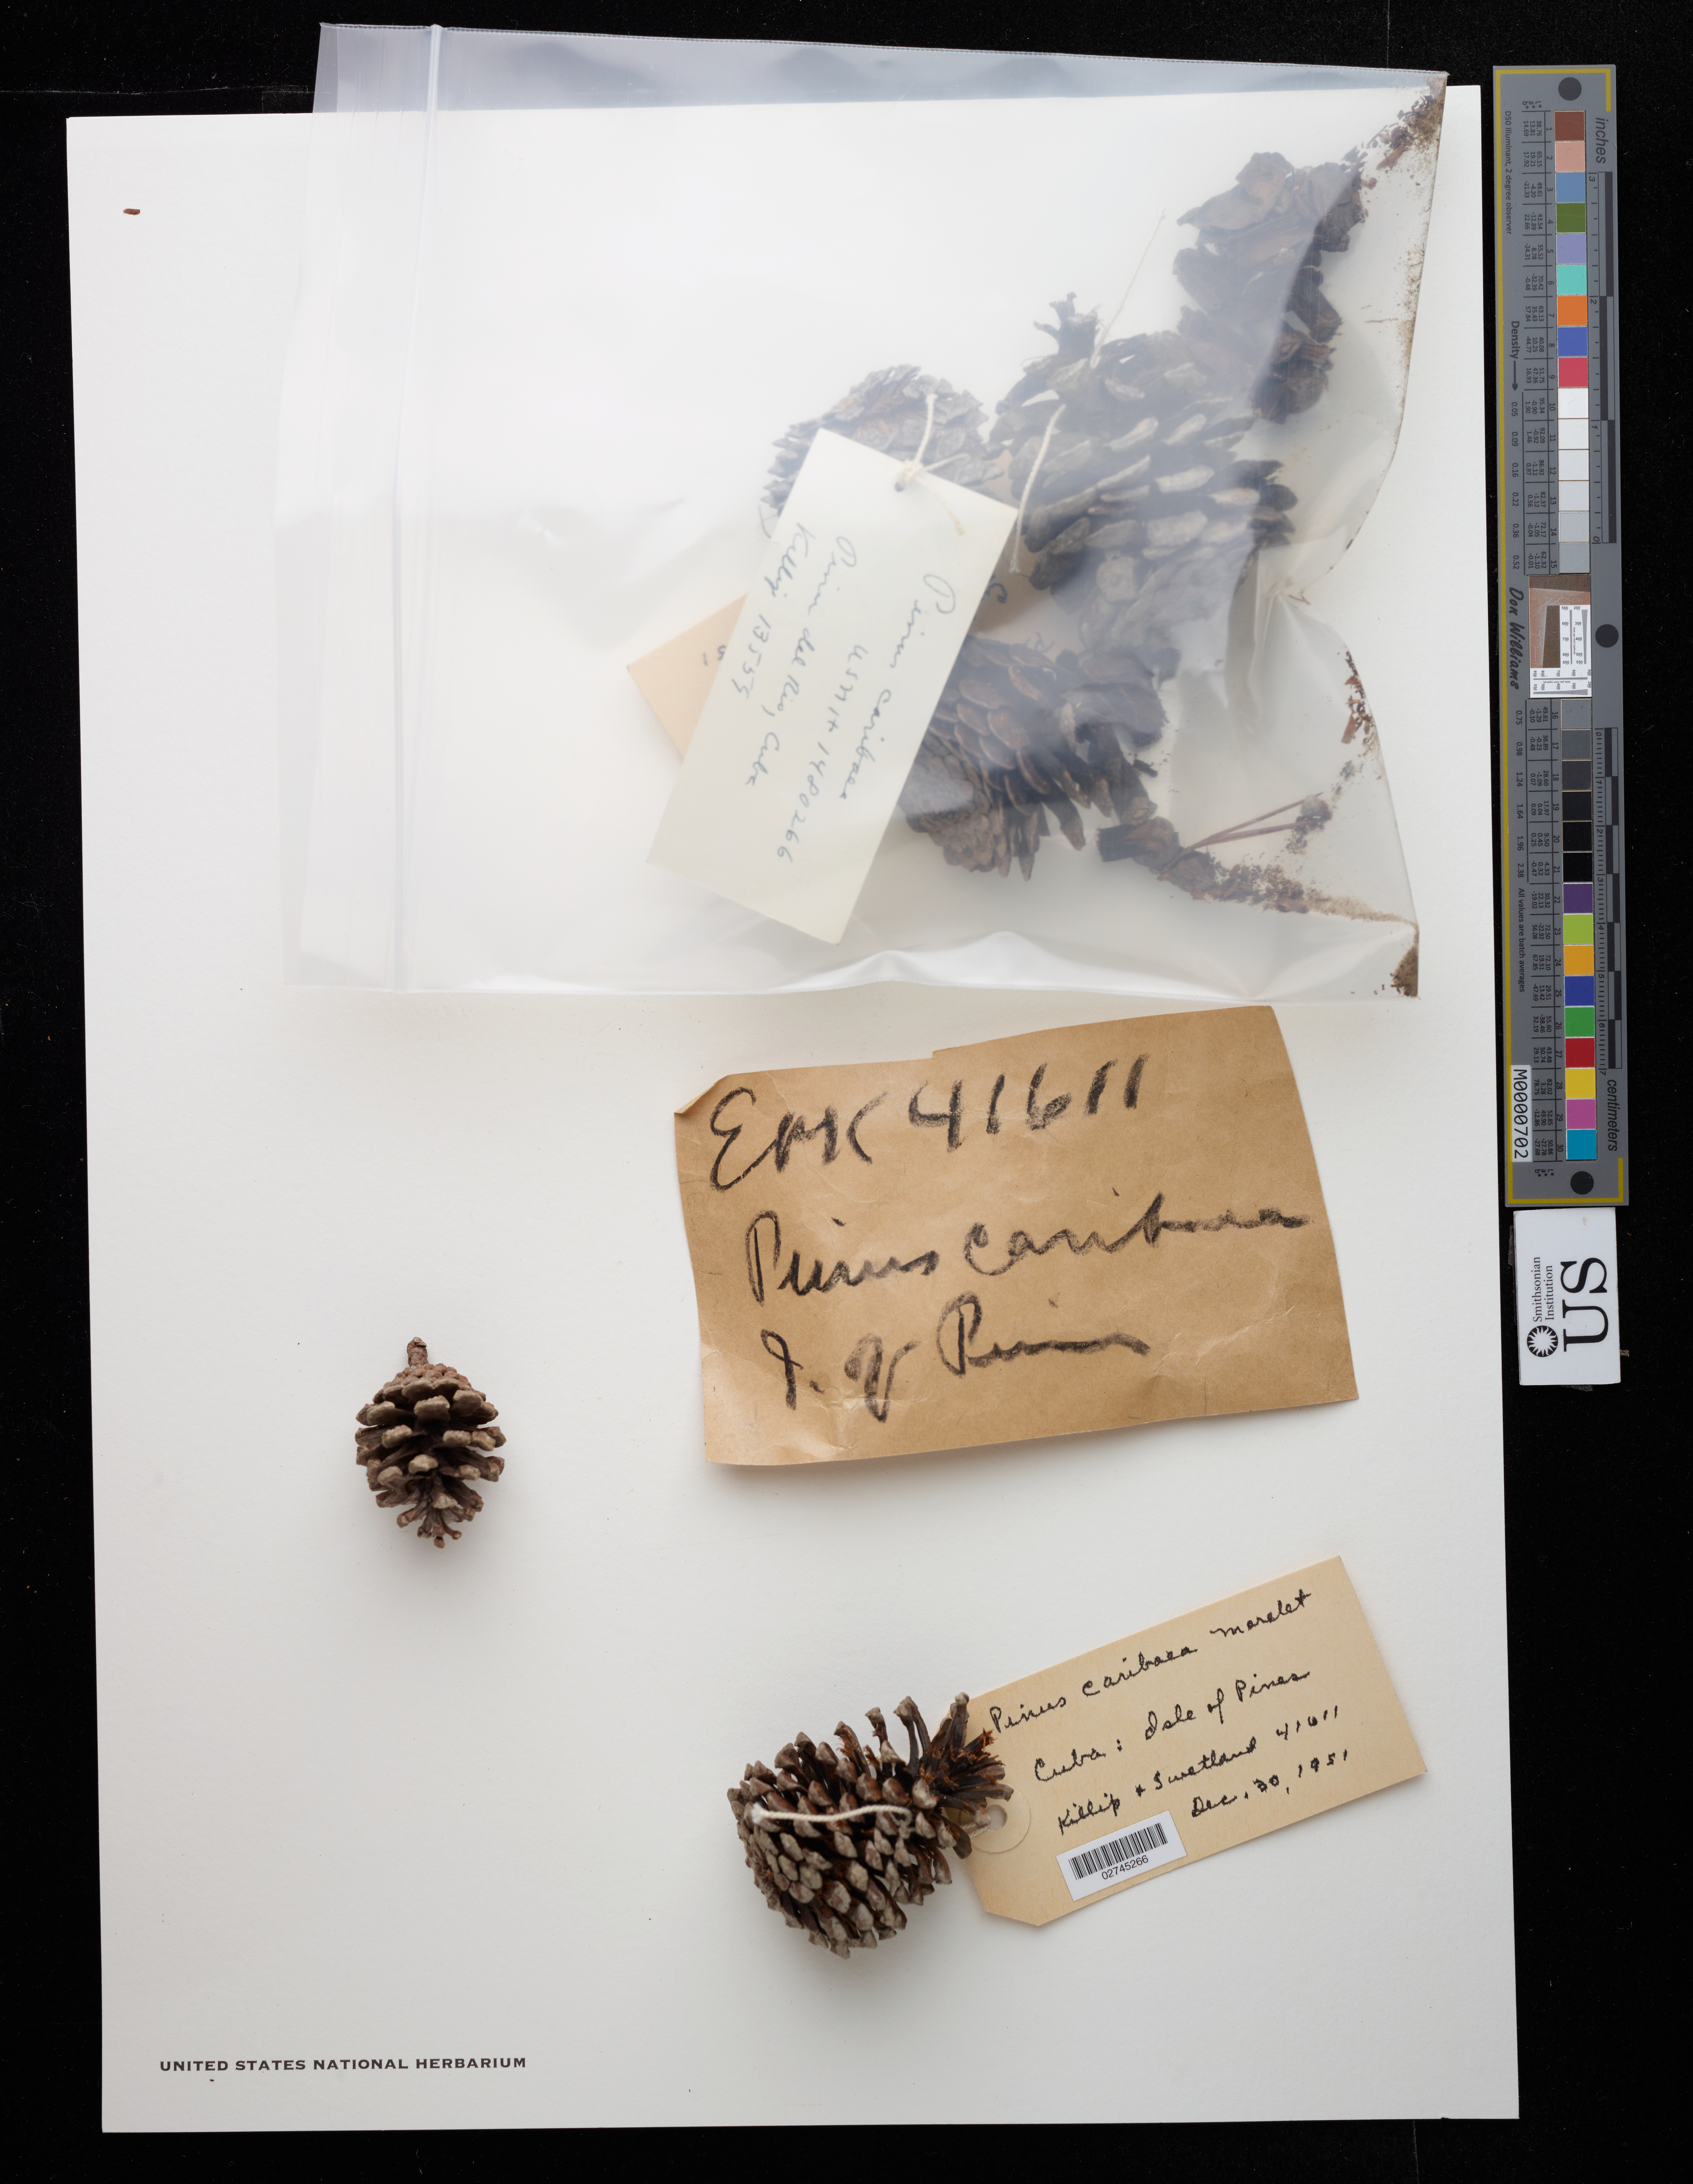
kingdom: Plantae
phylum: Tracheophyta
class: Pinopsida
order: Pinales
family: Pinaceae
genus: Pinus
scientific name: Pinus sp.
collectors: E. P. Killip & F. Swetland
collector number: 41611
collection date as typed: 30 Dec 1951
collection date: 1951-12-30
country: Cuba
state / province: Isla de La Juventud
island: Isla de la Juventud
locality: Isle of Pines